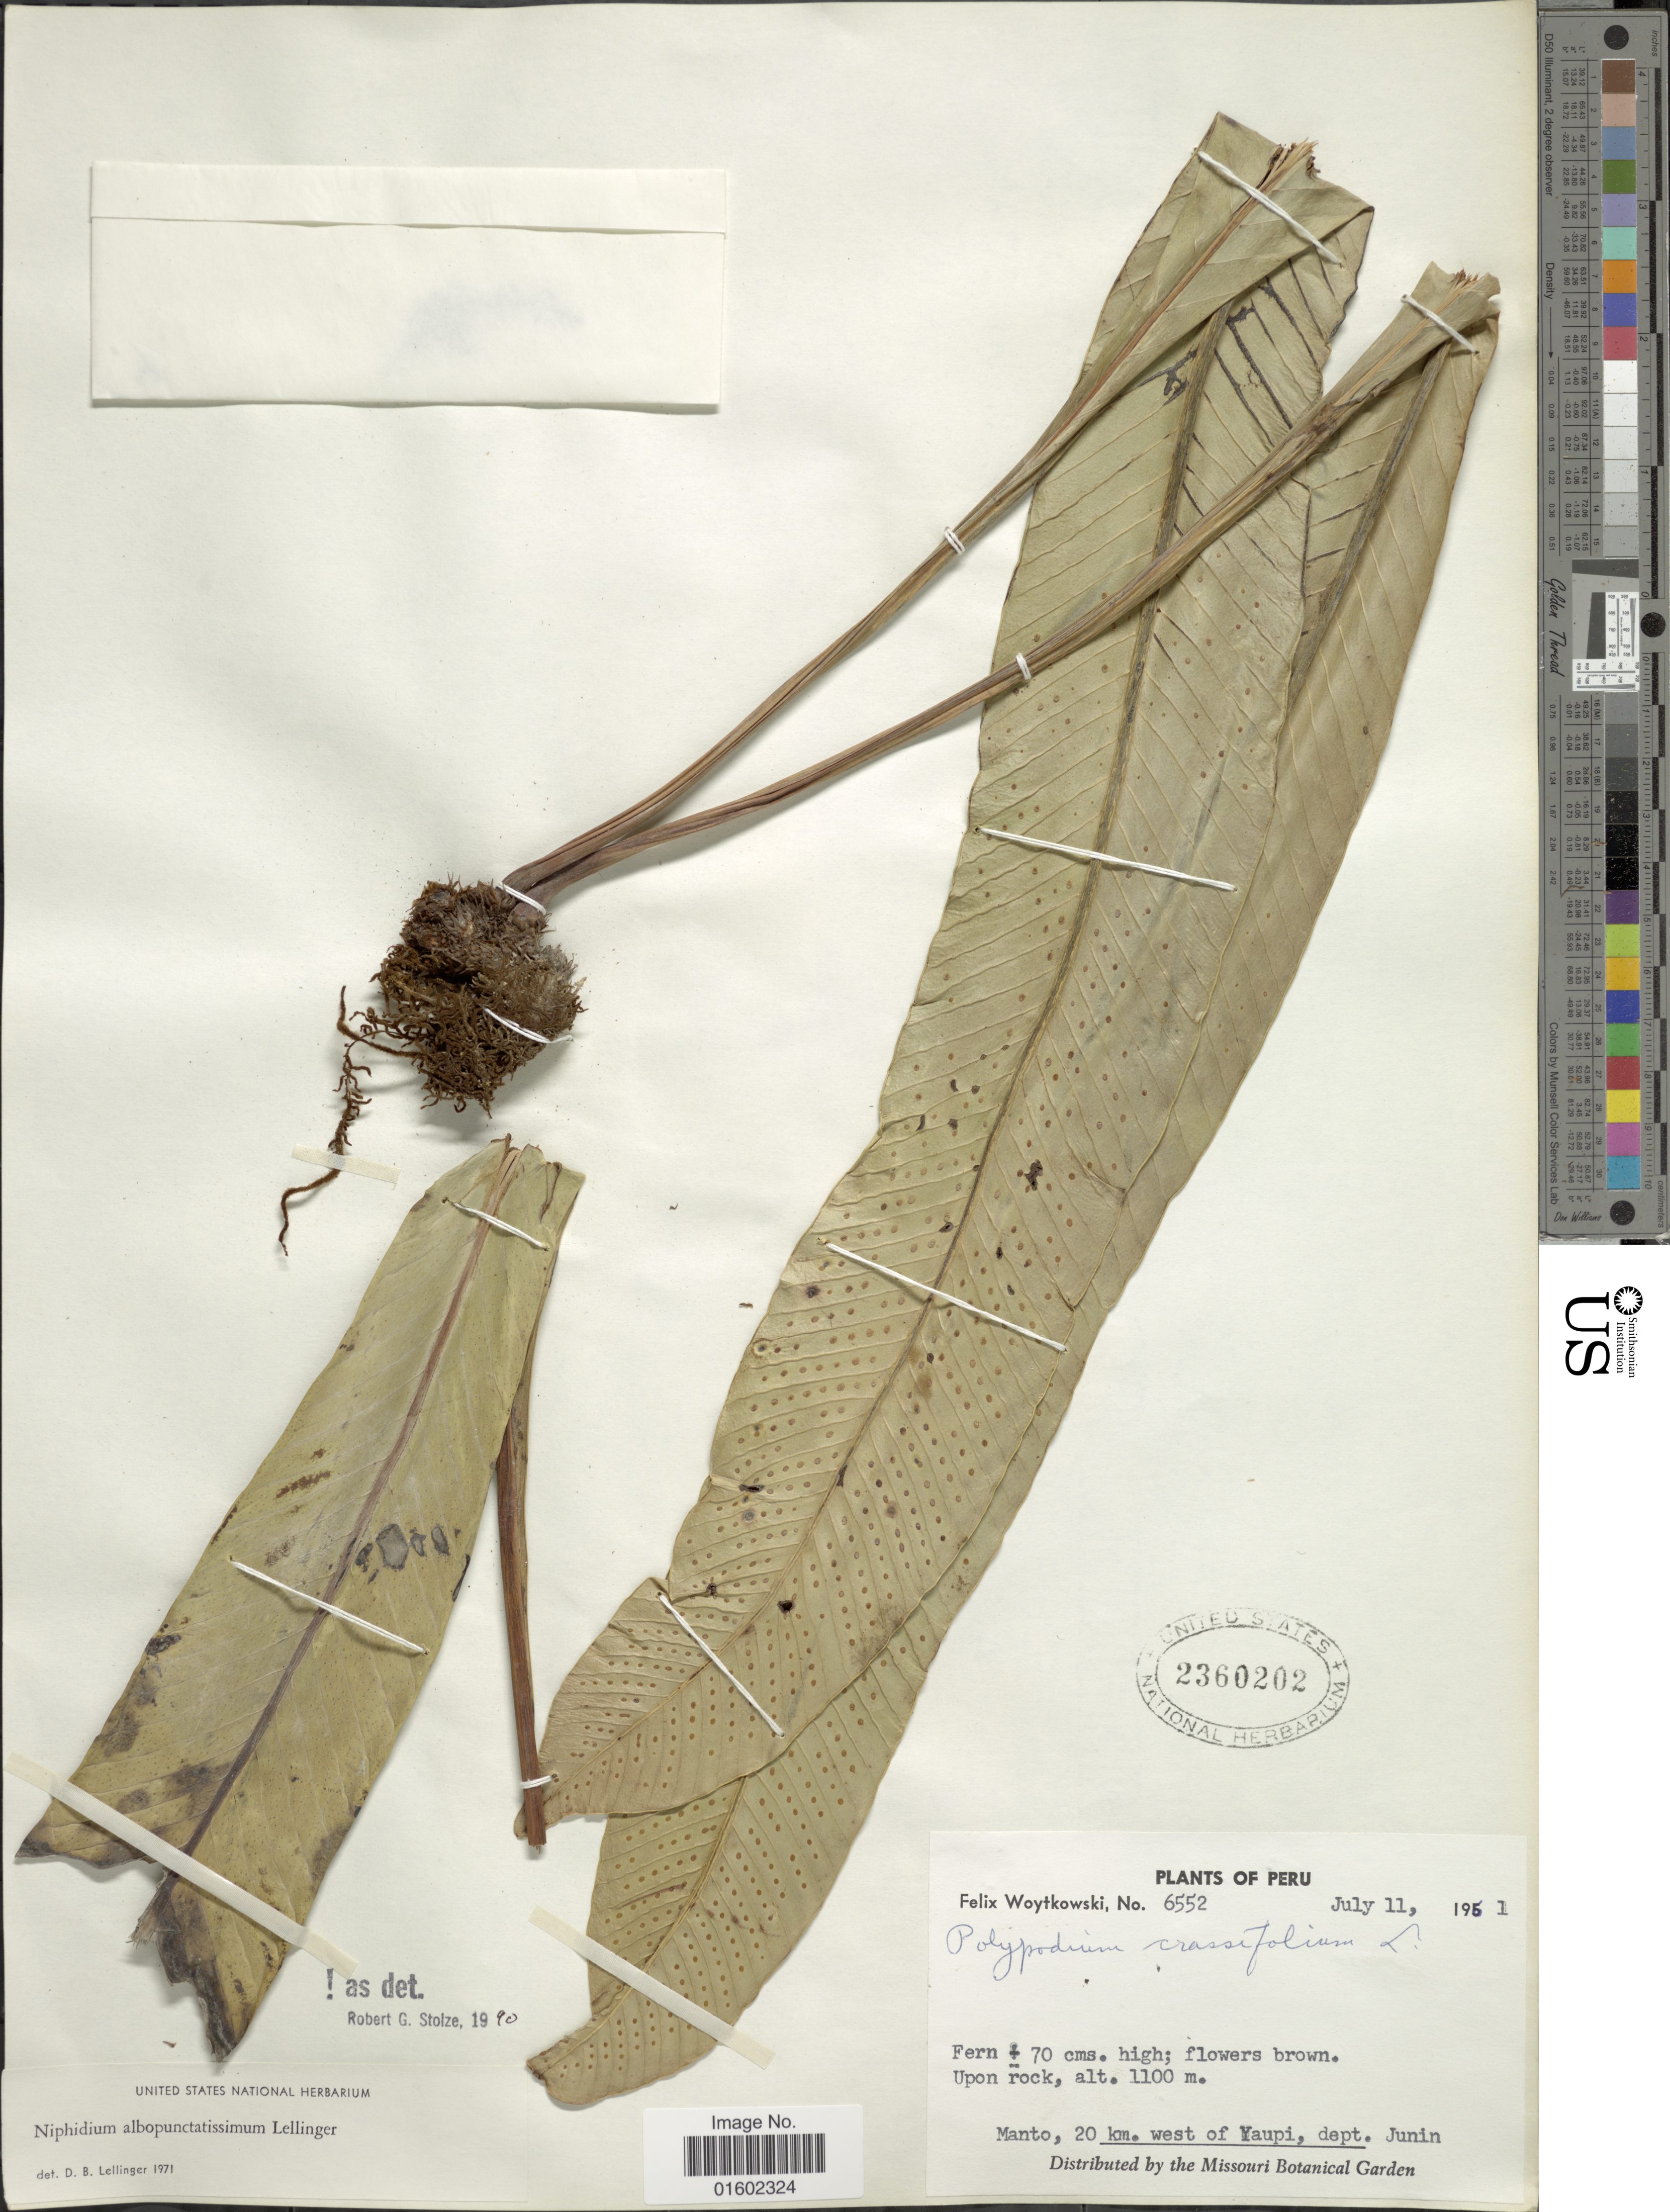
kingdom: Plantae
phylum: Tracheophyta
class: Polypodiopsida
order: Polypodiales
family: Polypodiaceae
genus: Niphidium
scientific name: Niphidium albopunctatissimum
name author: Lellinger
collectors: F. Woytkowski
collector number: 6552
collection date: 1951-07-11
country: Peru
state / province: Junín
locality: Manto, 20 km. west of Yaupi, Dept. Junin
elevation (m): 1100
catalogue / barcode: US 2360202